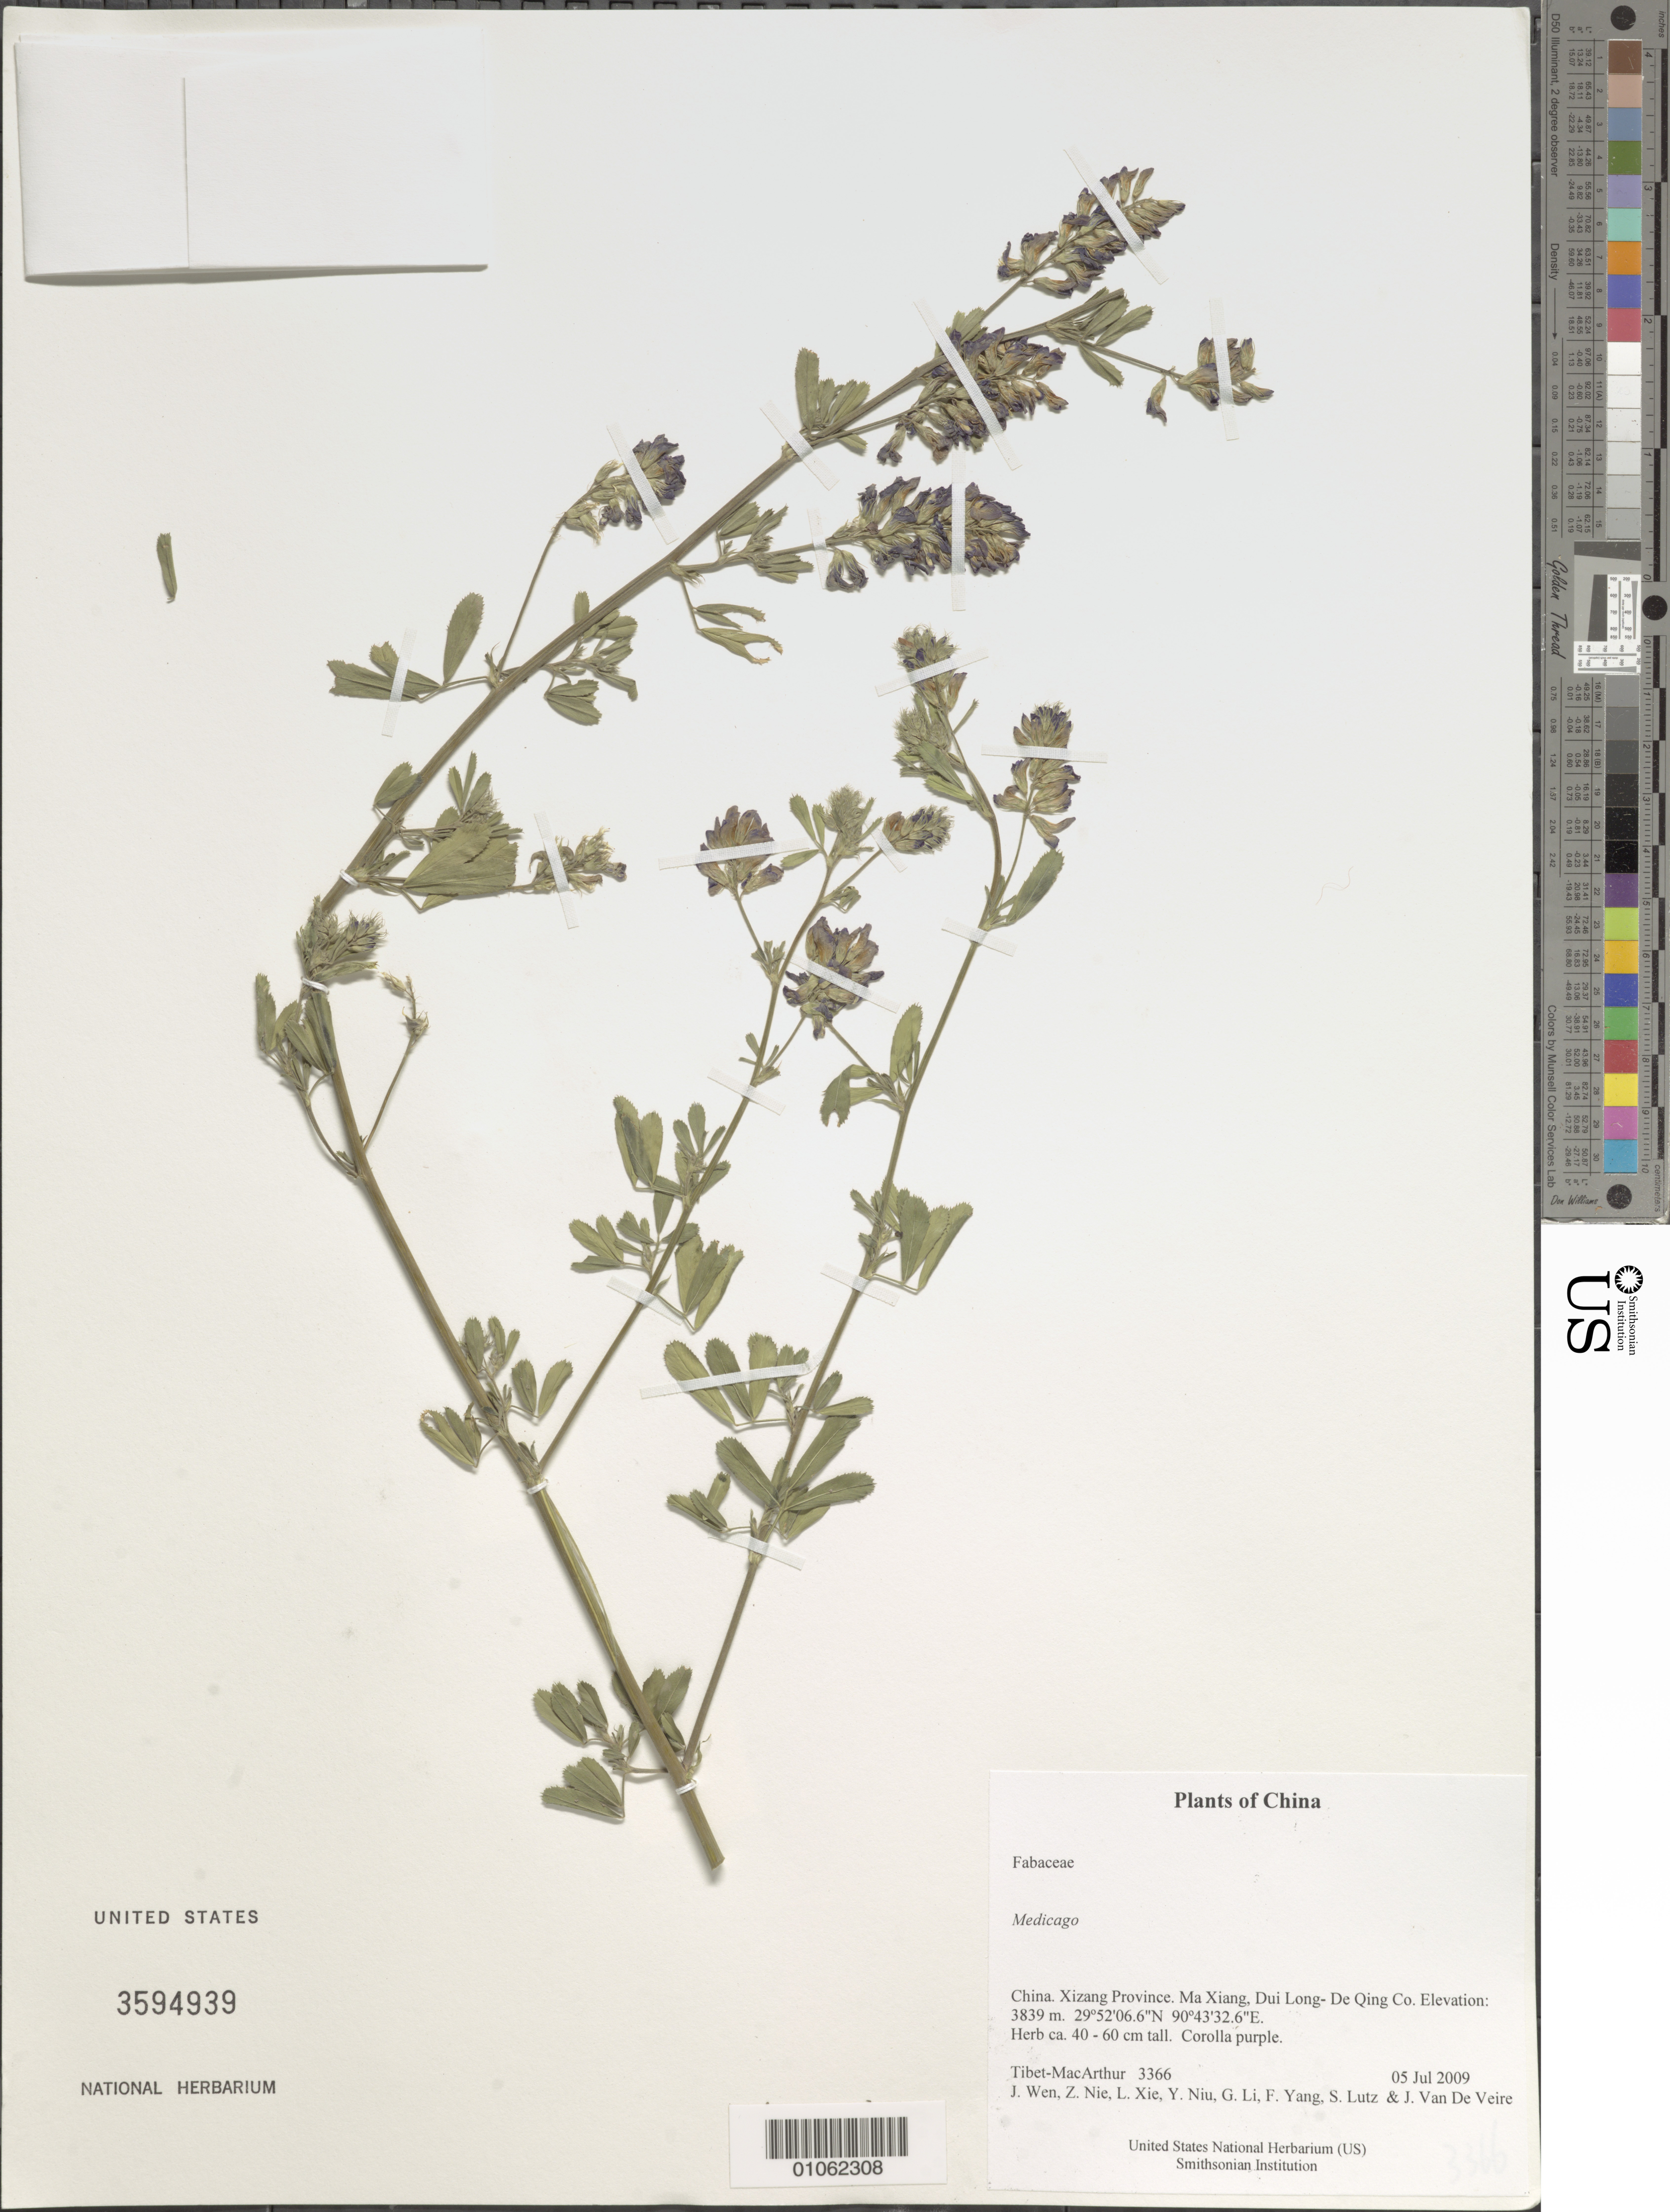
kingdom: Plantae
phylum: Tracheophyta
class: Magnoliopsida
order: Fabales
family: Fabaceae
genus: Medicago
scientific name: Medicago sp.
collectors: Tibet-MacArthur, J. Wen, Z. Nie, L. Xie, Y. Niu, G. Li, F. Yang, S. Lutz & J. Van De Veire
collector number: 3366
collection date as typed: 05 Jul 2009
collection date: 2009-07-05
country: China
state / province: Xizang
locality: Ma Xiang, Dui Long- De Qing Co.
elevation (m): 3839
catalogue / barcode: US 3594939